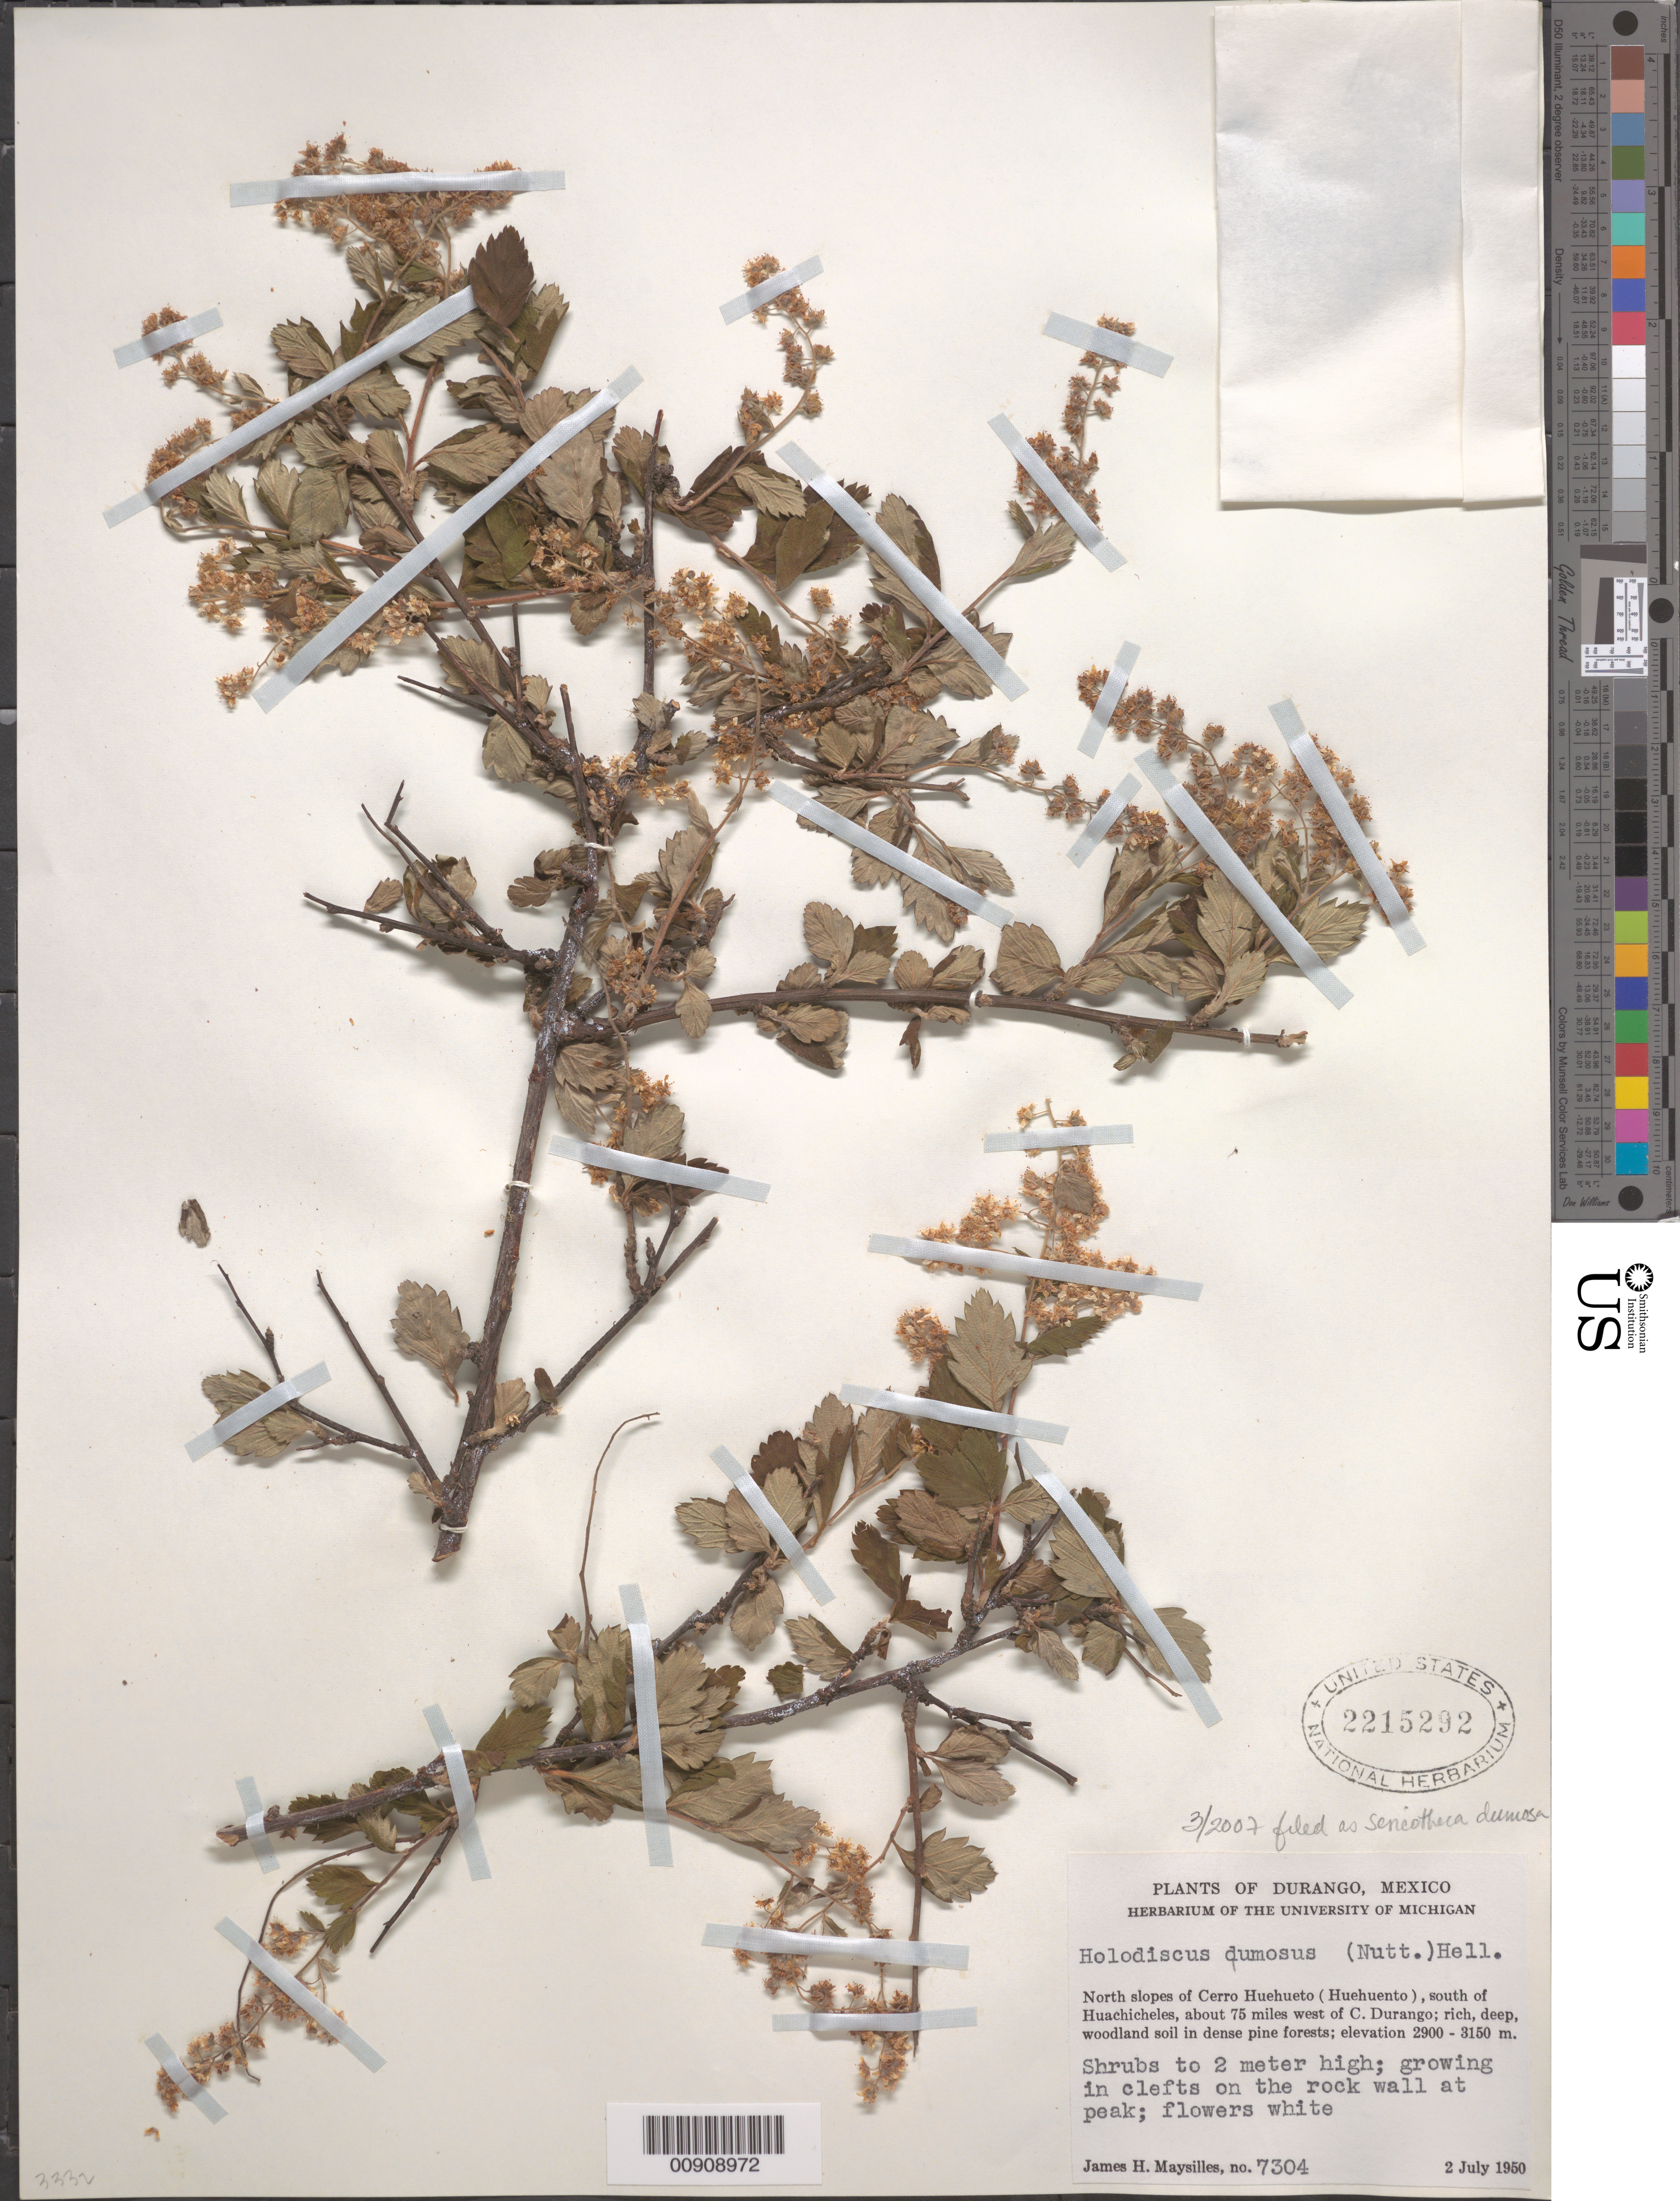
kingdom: Plantae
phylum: Tracheophyta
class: Magnoliopsida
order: Rosales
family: Rosaceae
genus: Holodiscus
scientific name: Holodiscus discolor var. dumosus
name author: Maxim. ex J.M. Coult.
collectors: J. Maysilles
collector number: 7304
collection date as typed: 02 Jul 1950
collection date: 1950-07-02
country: Mexico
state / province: Durango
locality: North slopes of Cerro Huehueto (Huehuento), south of Huachicheles, about 75 miles west of C. Durango.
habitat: Growing in clefts on the rock wall at peak. Rich, deep, woodland soil in dense pine forests.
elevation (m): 3150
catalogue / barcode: US 2215292